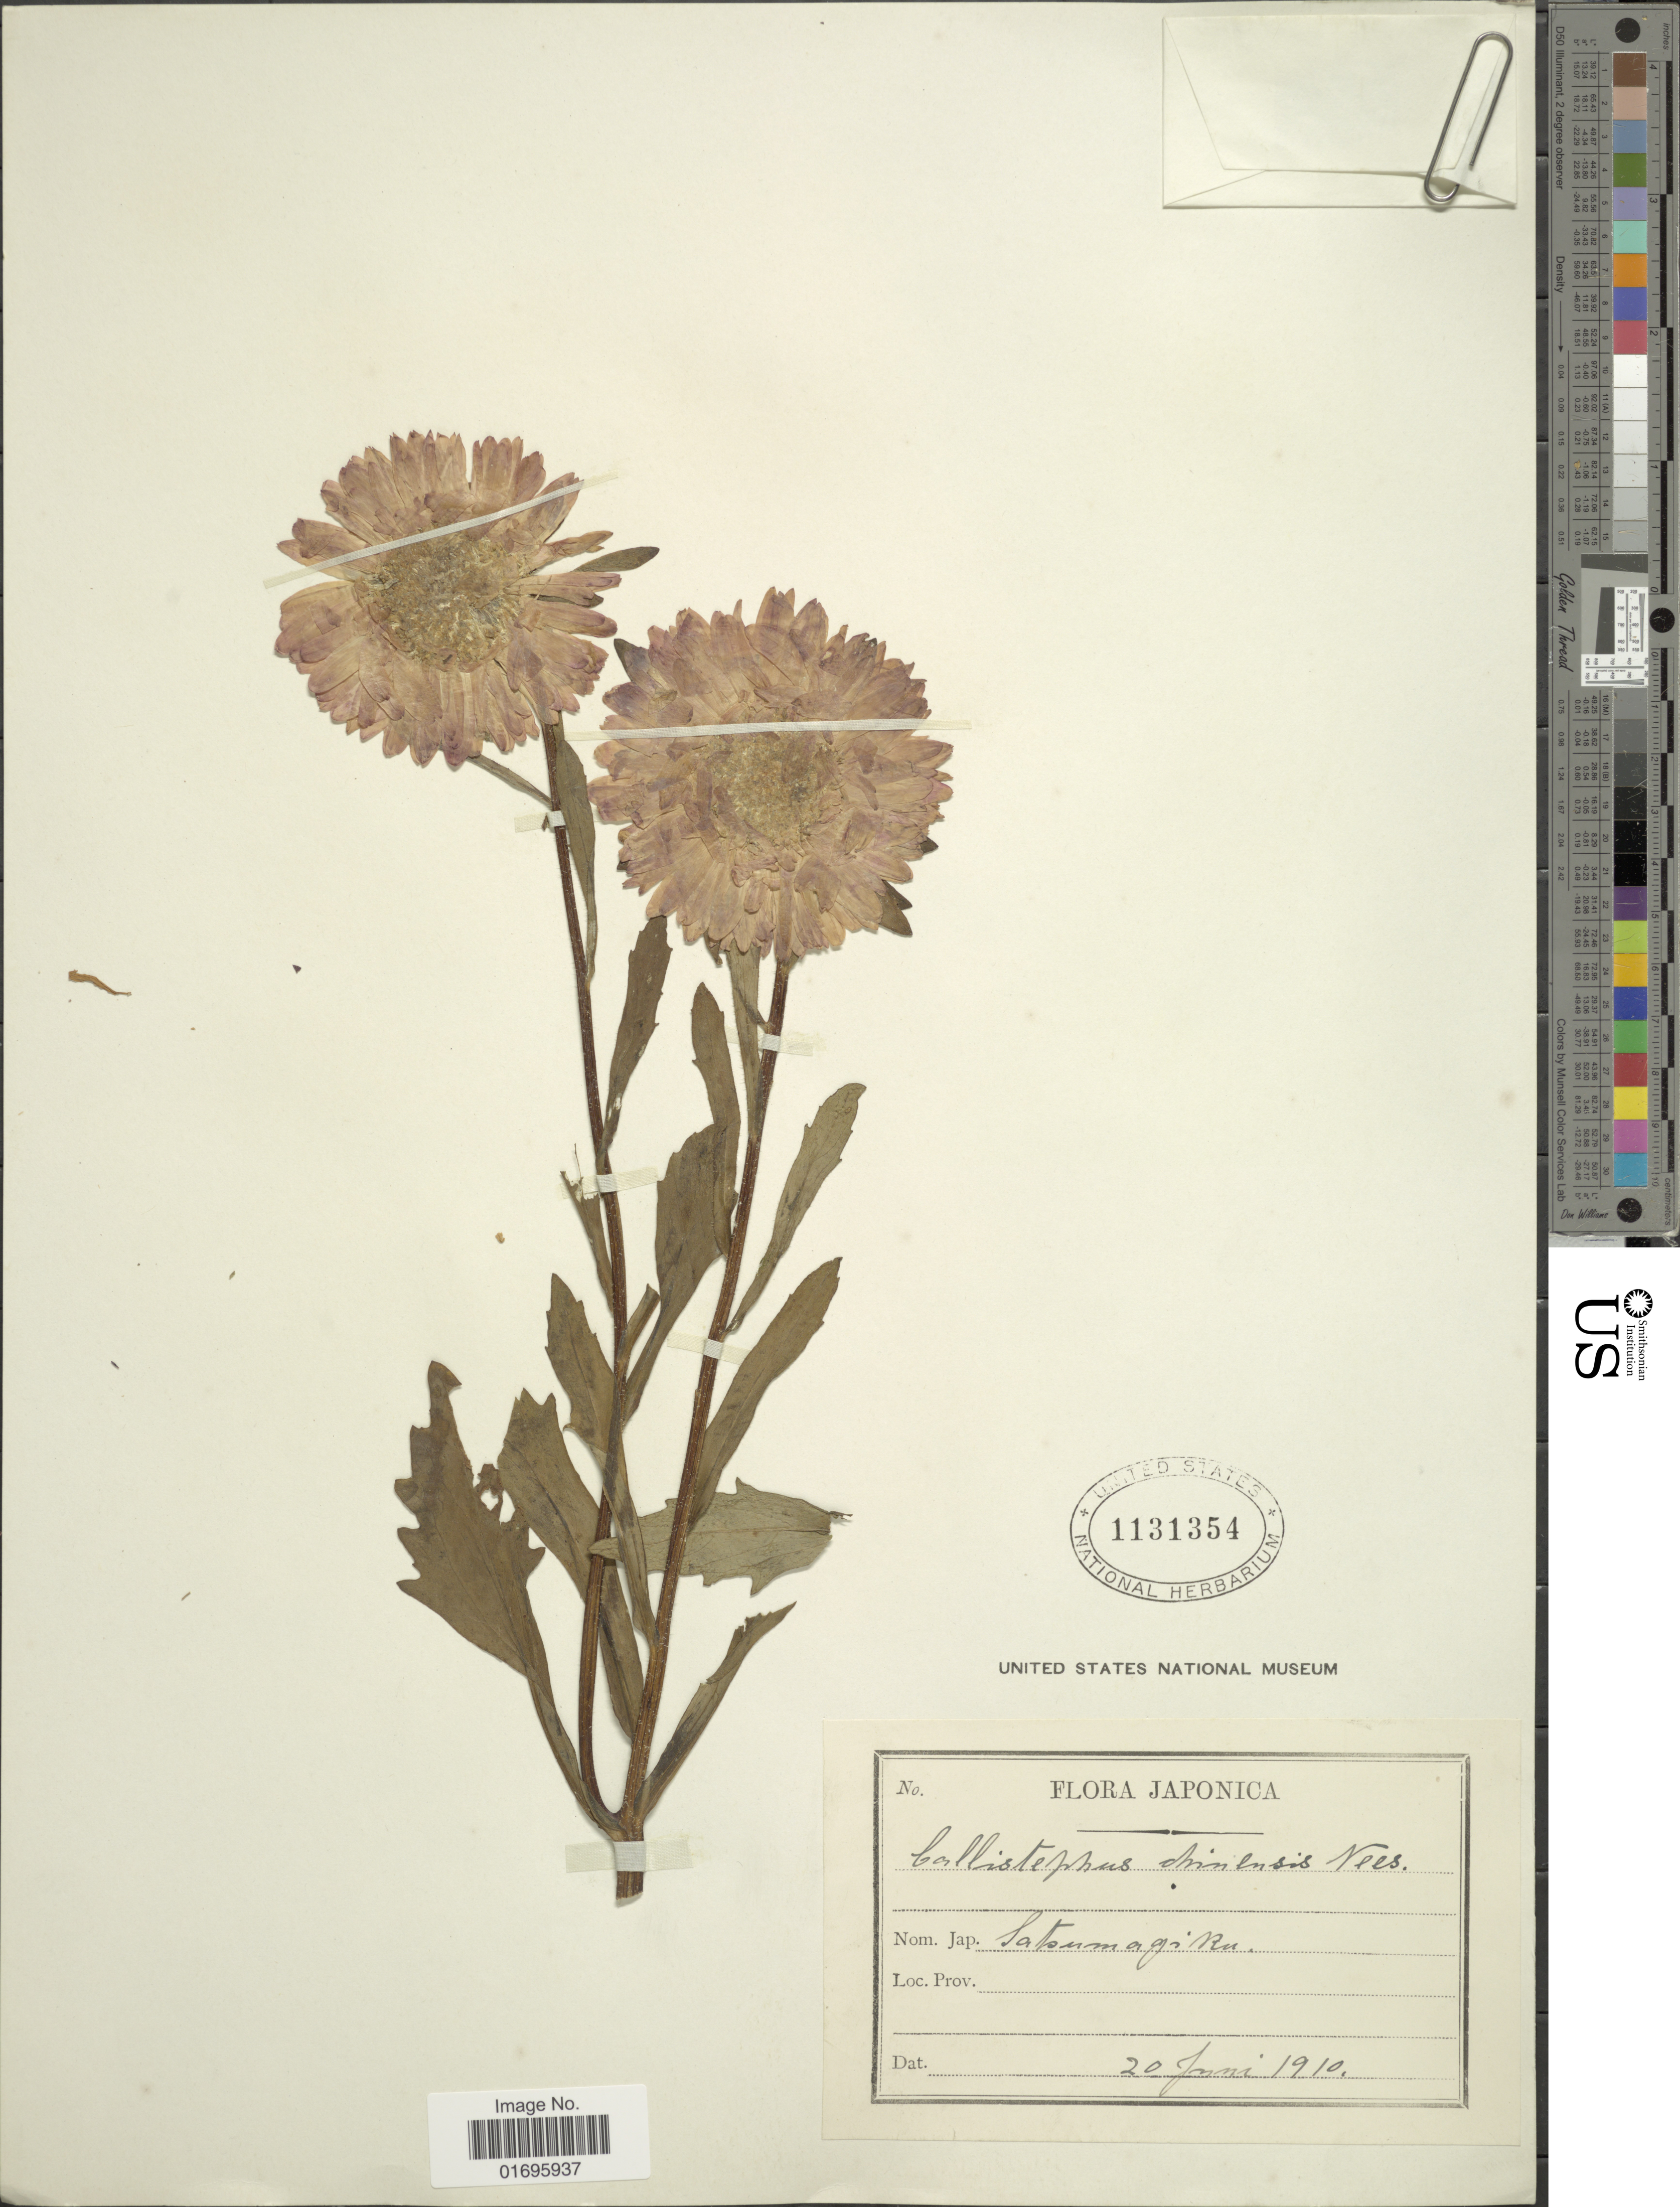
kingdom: Plantae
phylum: Tracheophyta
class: Magnoliopsida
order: Asterales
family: Asteraceae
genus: Callistephus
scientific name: Callistephus chinensis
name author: (L.) Nees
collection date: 1910-06-20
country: Japan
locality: Japonica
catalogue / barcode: US 1131354